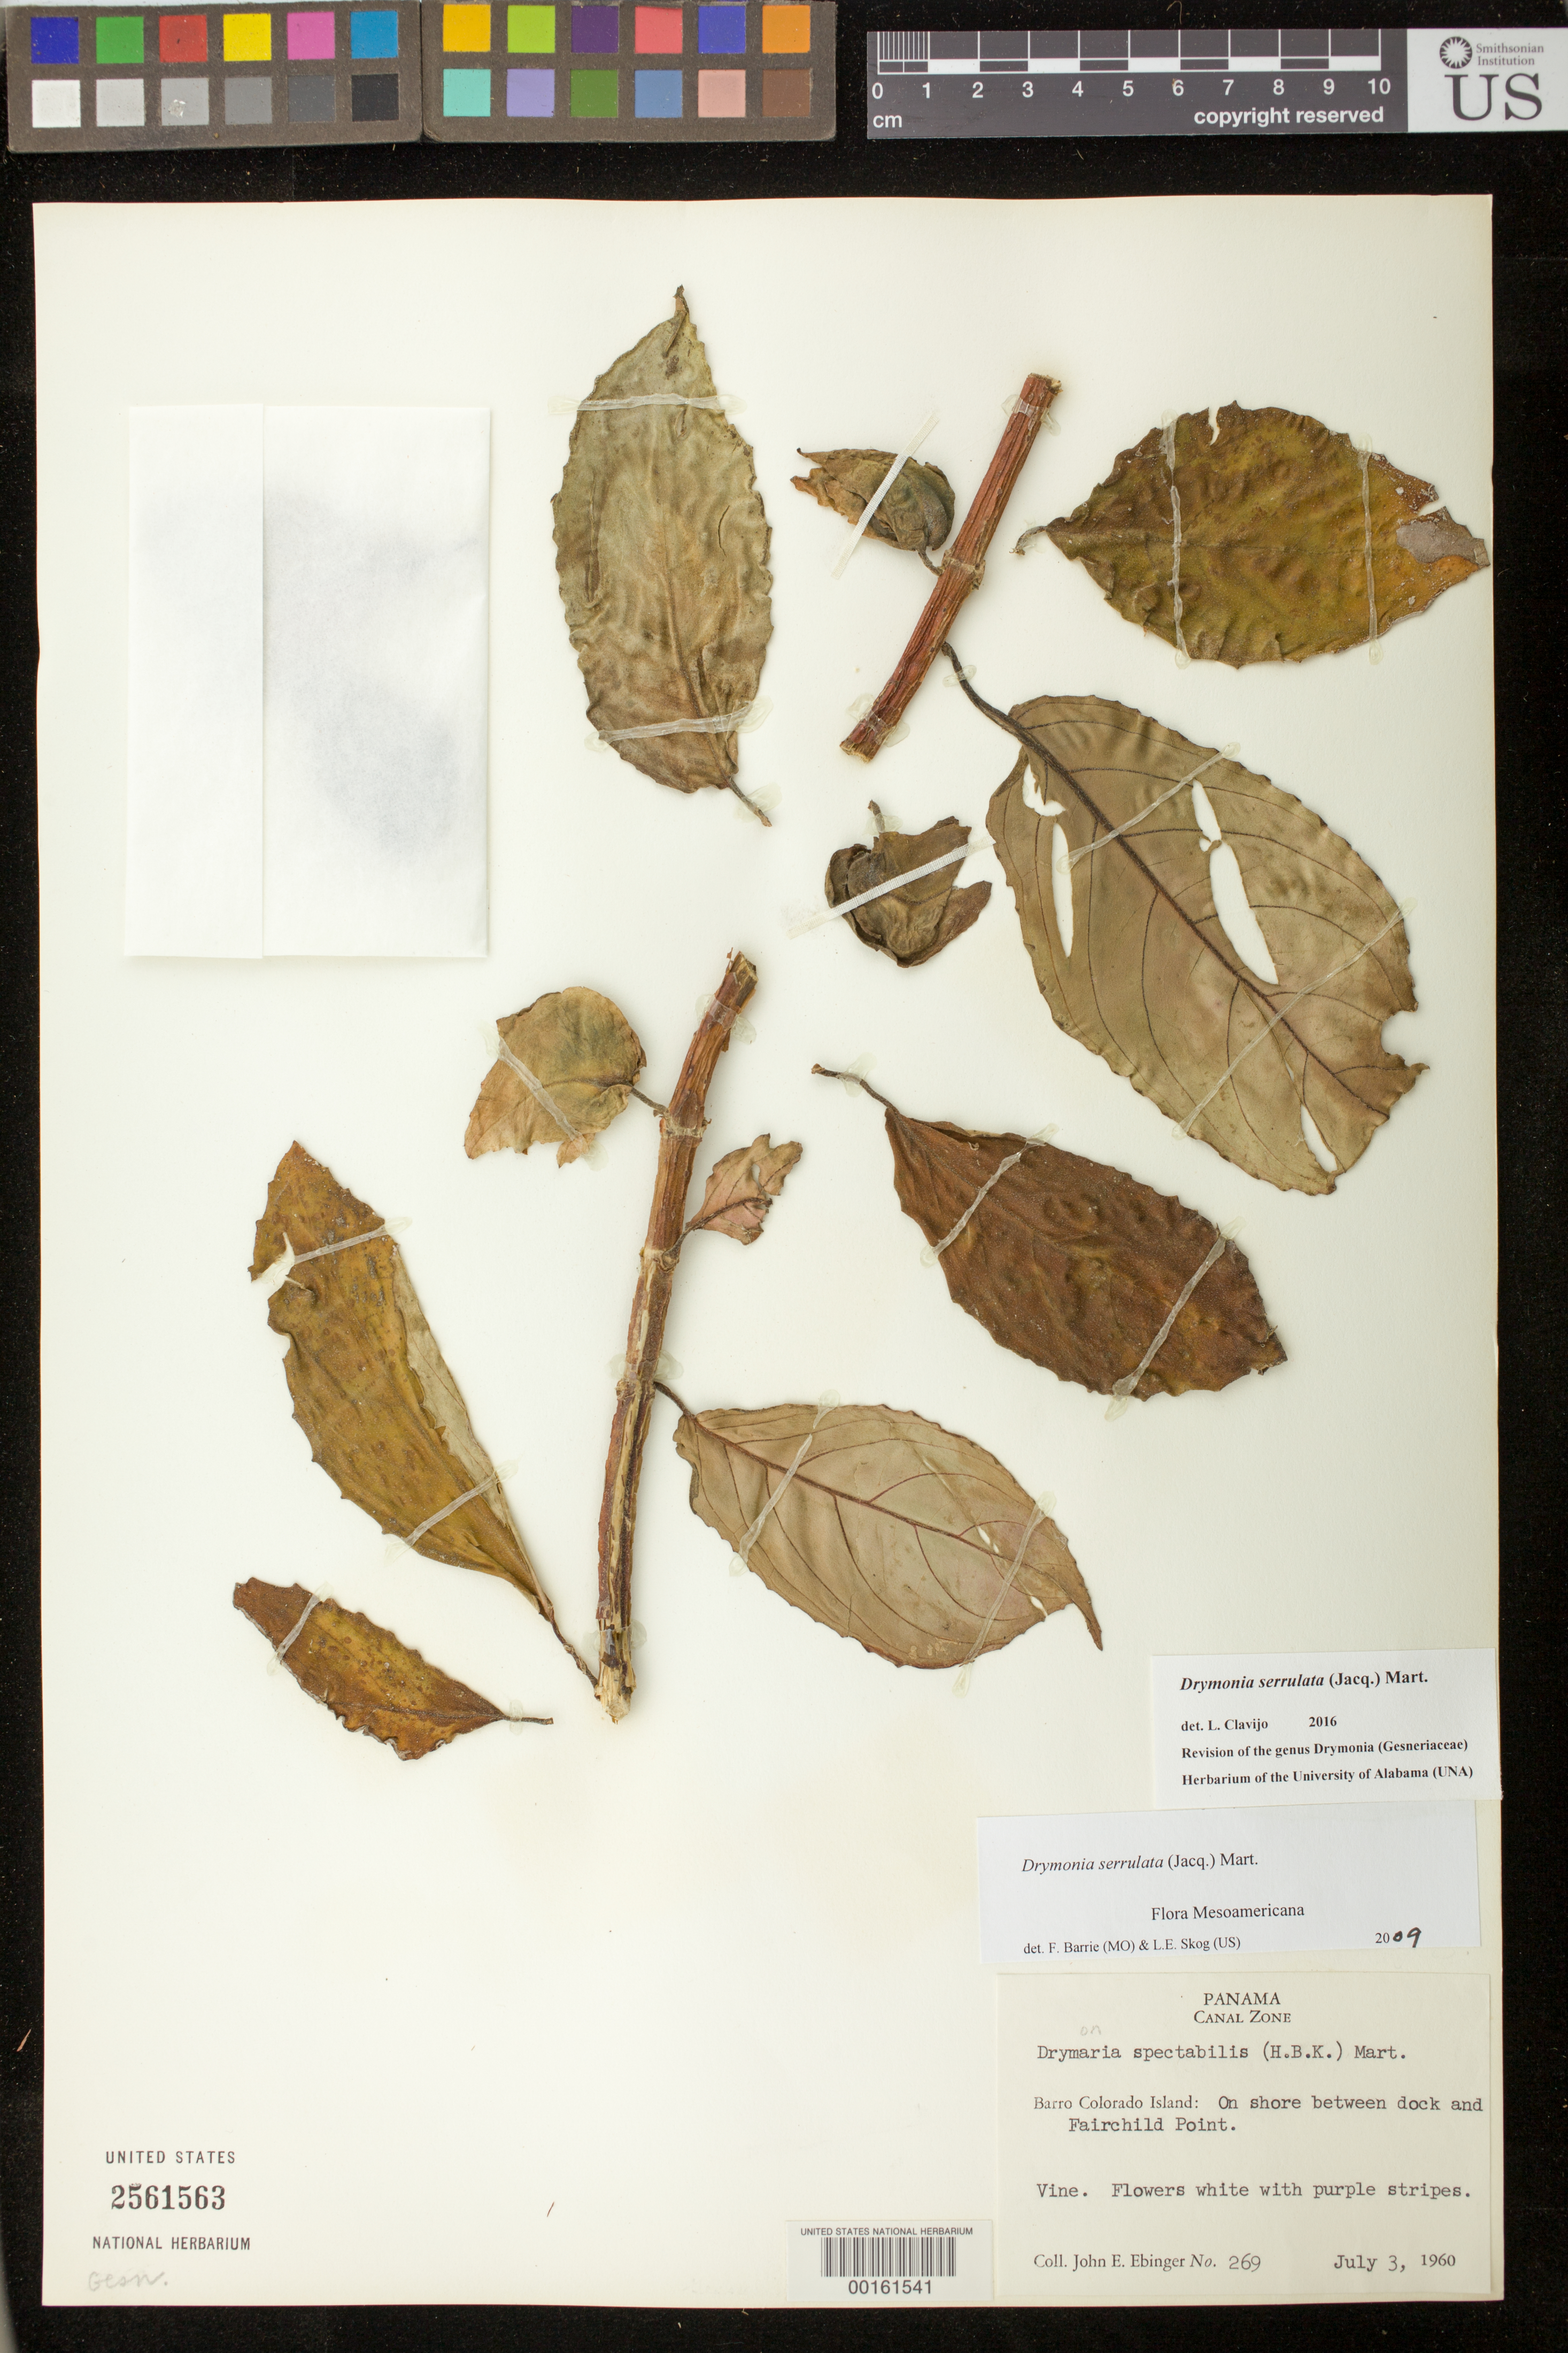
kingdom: Plantae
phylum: Tracheophyta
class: Magnoliopsida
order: Lamiales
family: Gesneriaceae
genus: Drymonia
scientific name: Drymonia serrulata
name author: (Jacq.) Mart.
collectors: J. Ebinger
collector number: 269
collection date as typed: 03 Jul 1960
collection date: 1960-07-03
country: Panama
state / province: Panamá Oeste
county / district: Canal Zone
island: Barro Colorado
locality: Barro Colorado Island, on shore between Dock and Fairchild Point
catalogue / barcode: US 2561563